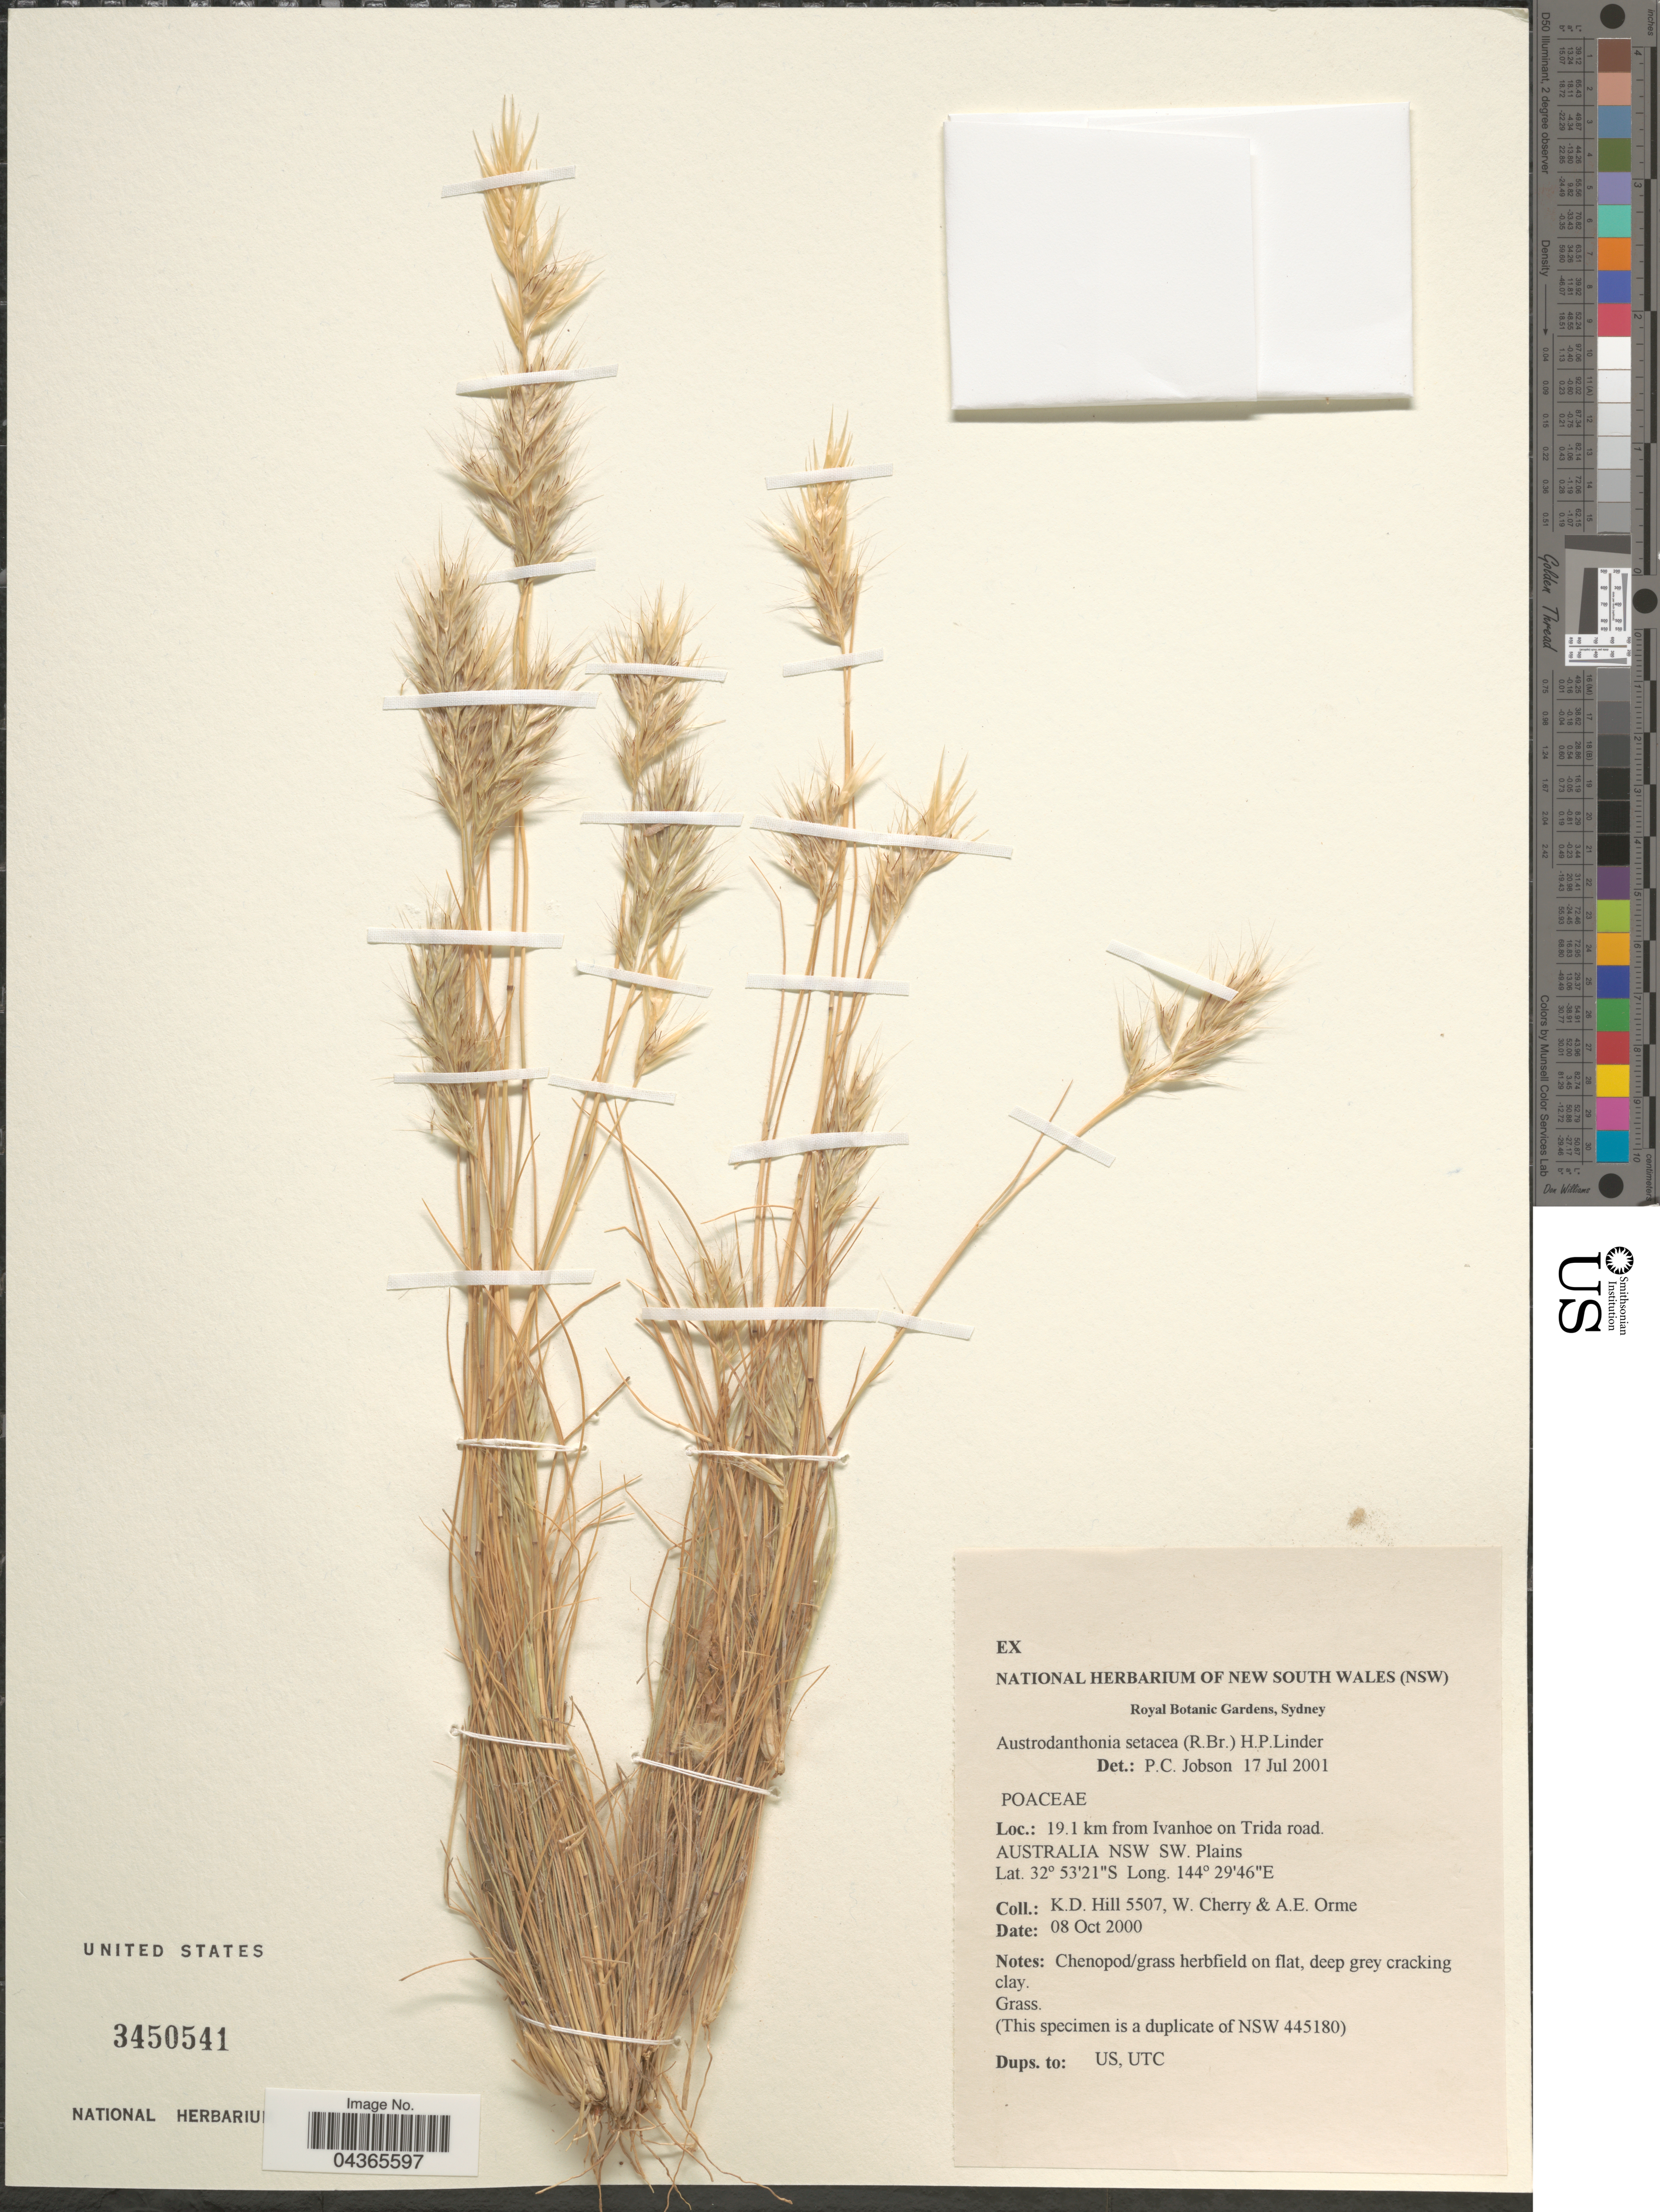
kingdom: Plantae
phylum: Tracheophyta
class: Liliopsida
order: Poales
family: Poaceae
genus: Rytidosperma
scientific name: Rytidosperma setaceum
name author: (R. Br.) Connor & Edgar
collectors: K. D. Hill, W. A. Cherry & A. Orme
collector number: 5507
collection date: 2000-10-08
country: Australia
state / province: New South Wales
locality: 19.1 km from Ivanhoe on Trida road. SW. Plains.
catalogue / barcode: US 3450541